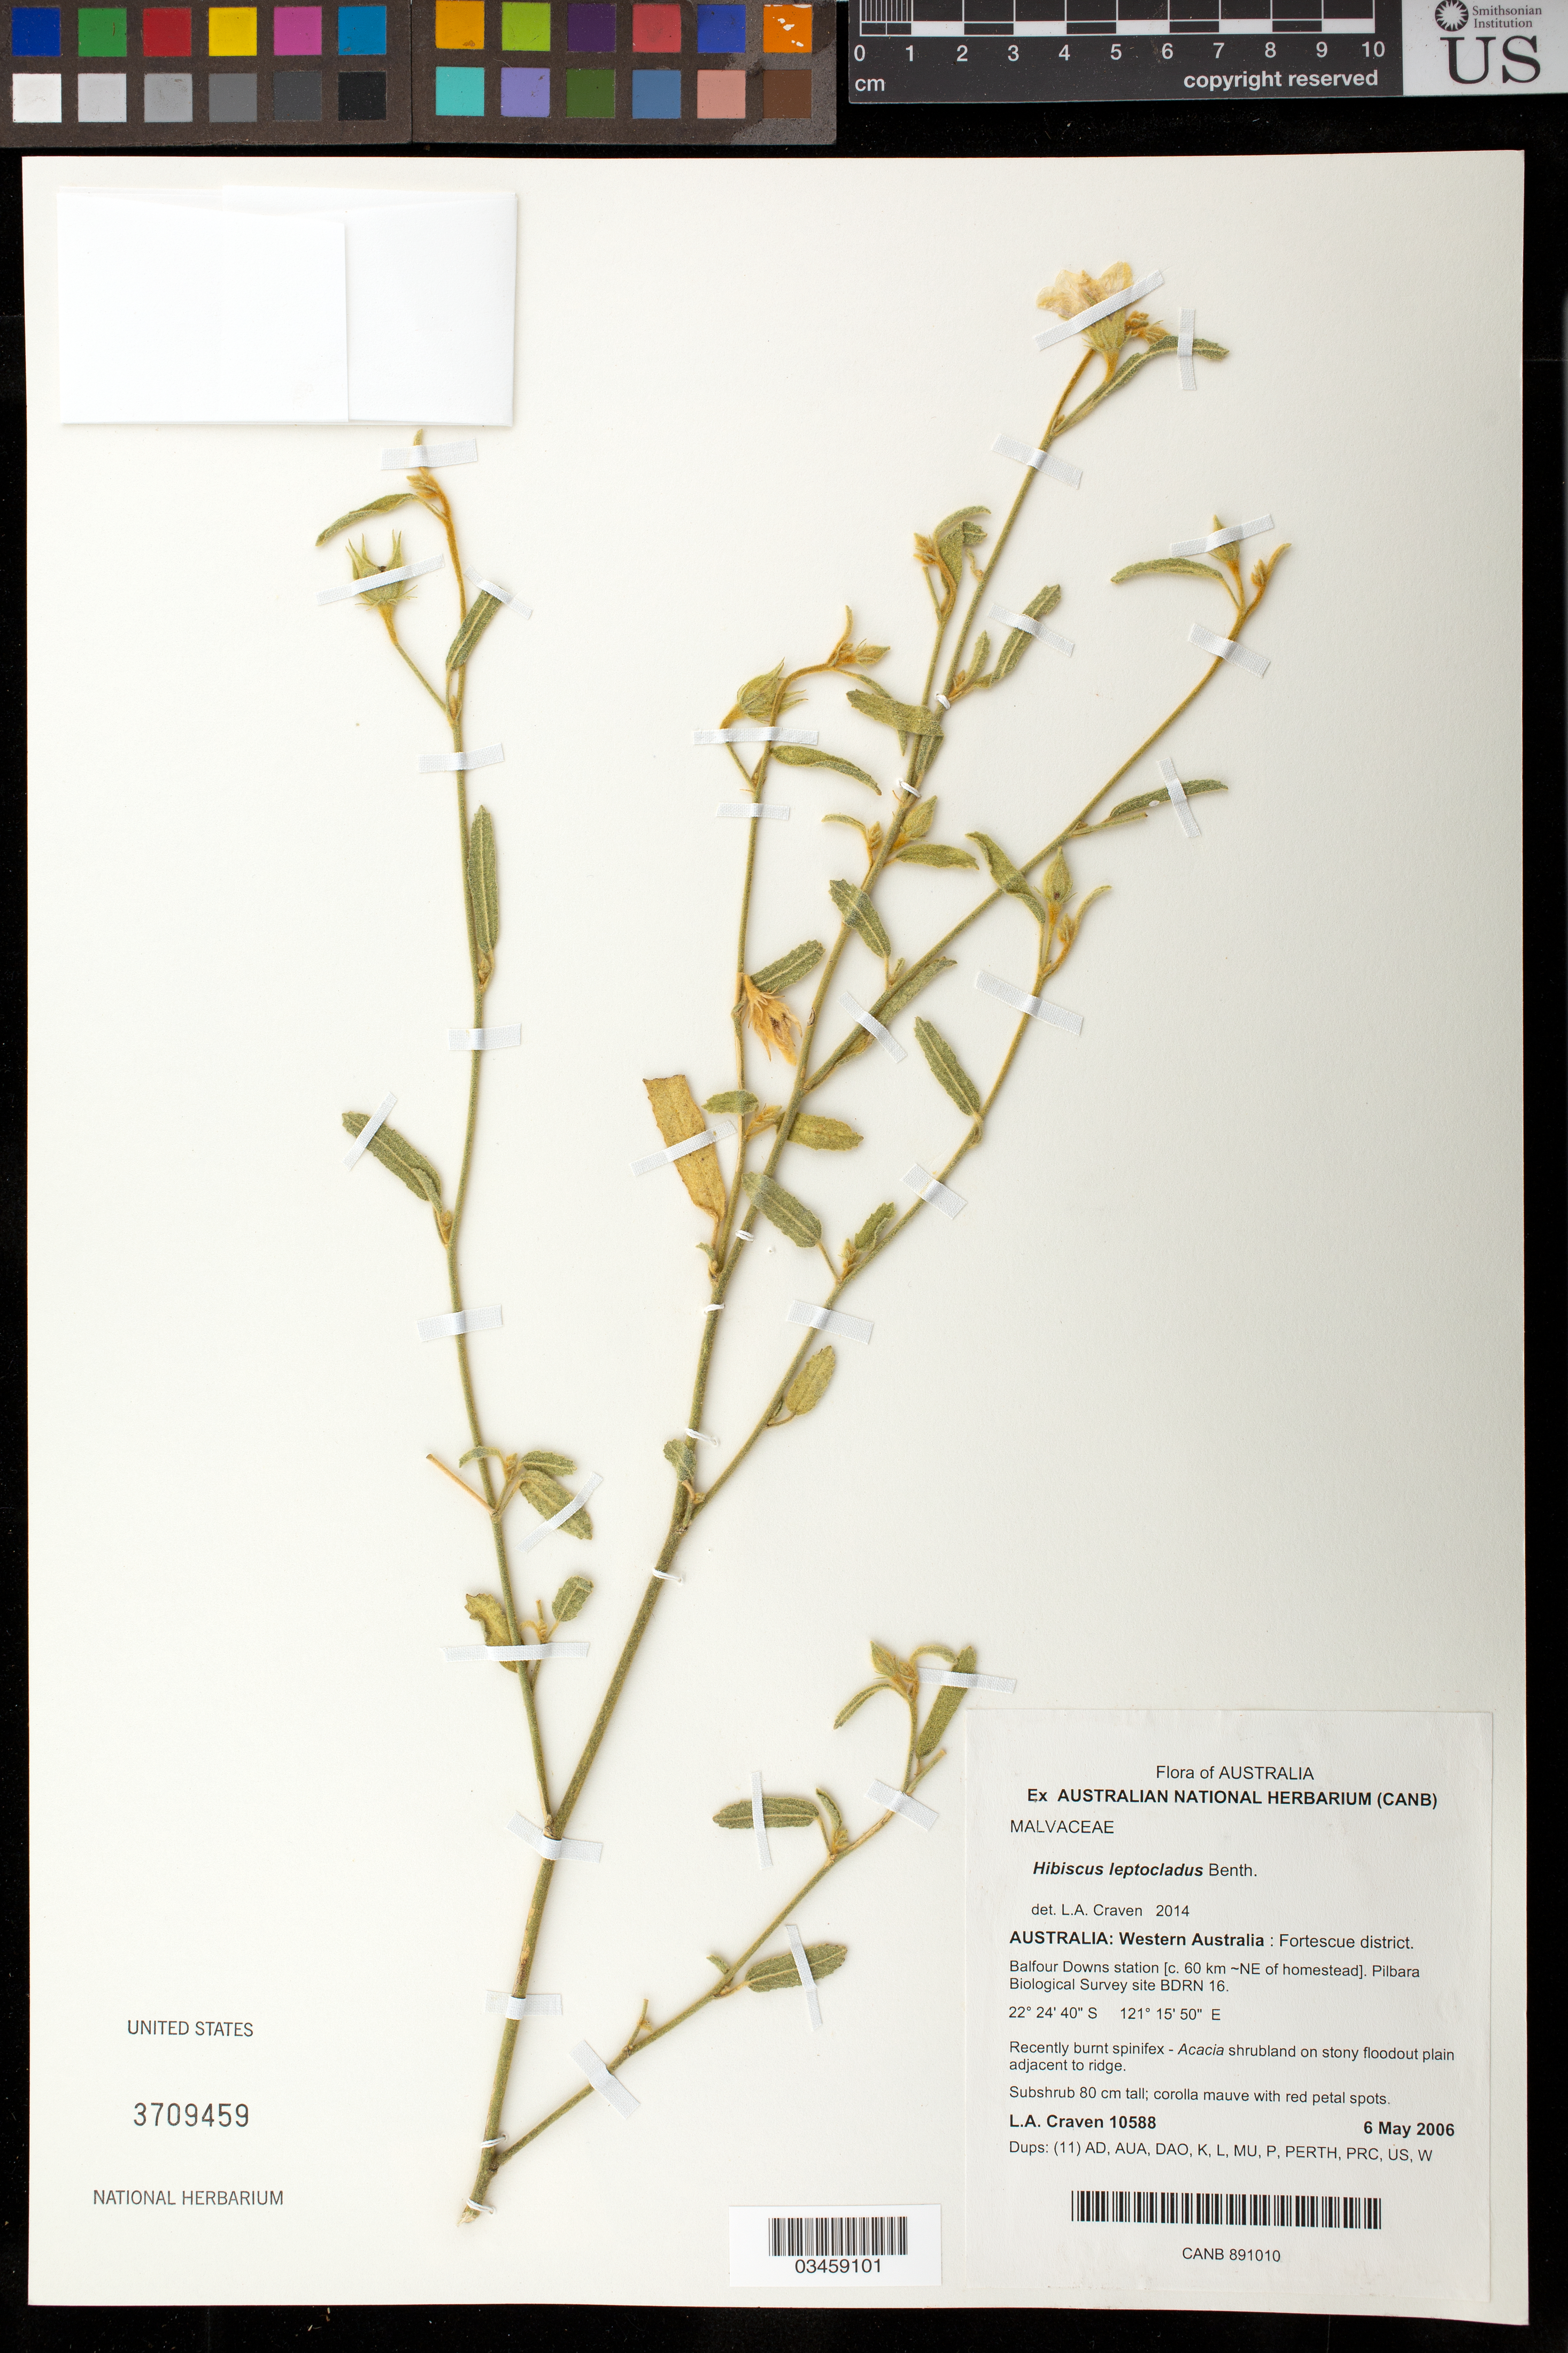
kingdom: Plantae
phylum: Tracheophyta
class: Magnoliopsida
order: Malvales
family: Malvaceae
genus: Hibiscus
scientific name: Hibiscus leptocladus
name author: Benth.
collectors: L. A. Craven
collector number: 10588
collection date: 2006-05-06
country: Australia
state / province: Western Australia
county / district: Fortescue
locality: Balfour Downs station, 60 km NE of homestead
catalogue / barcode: US 3709459